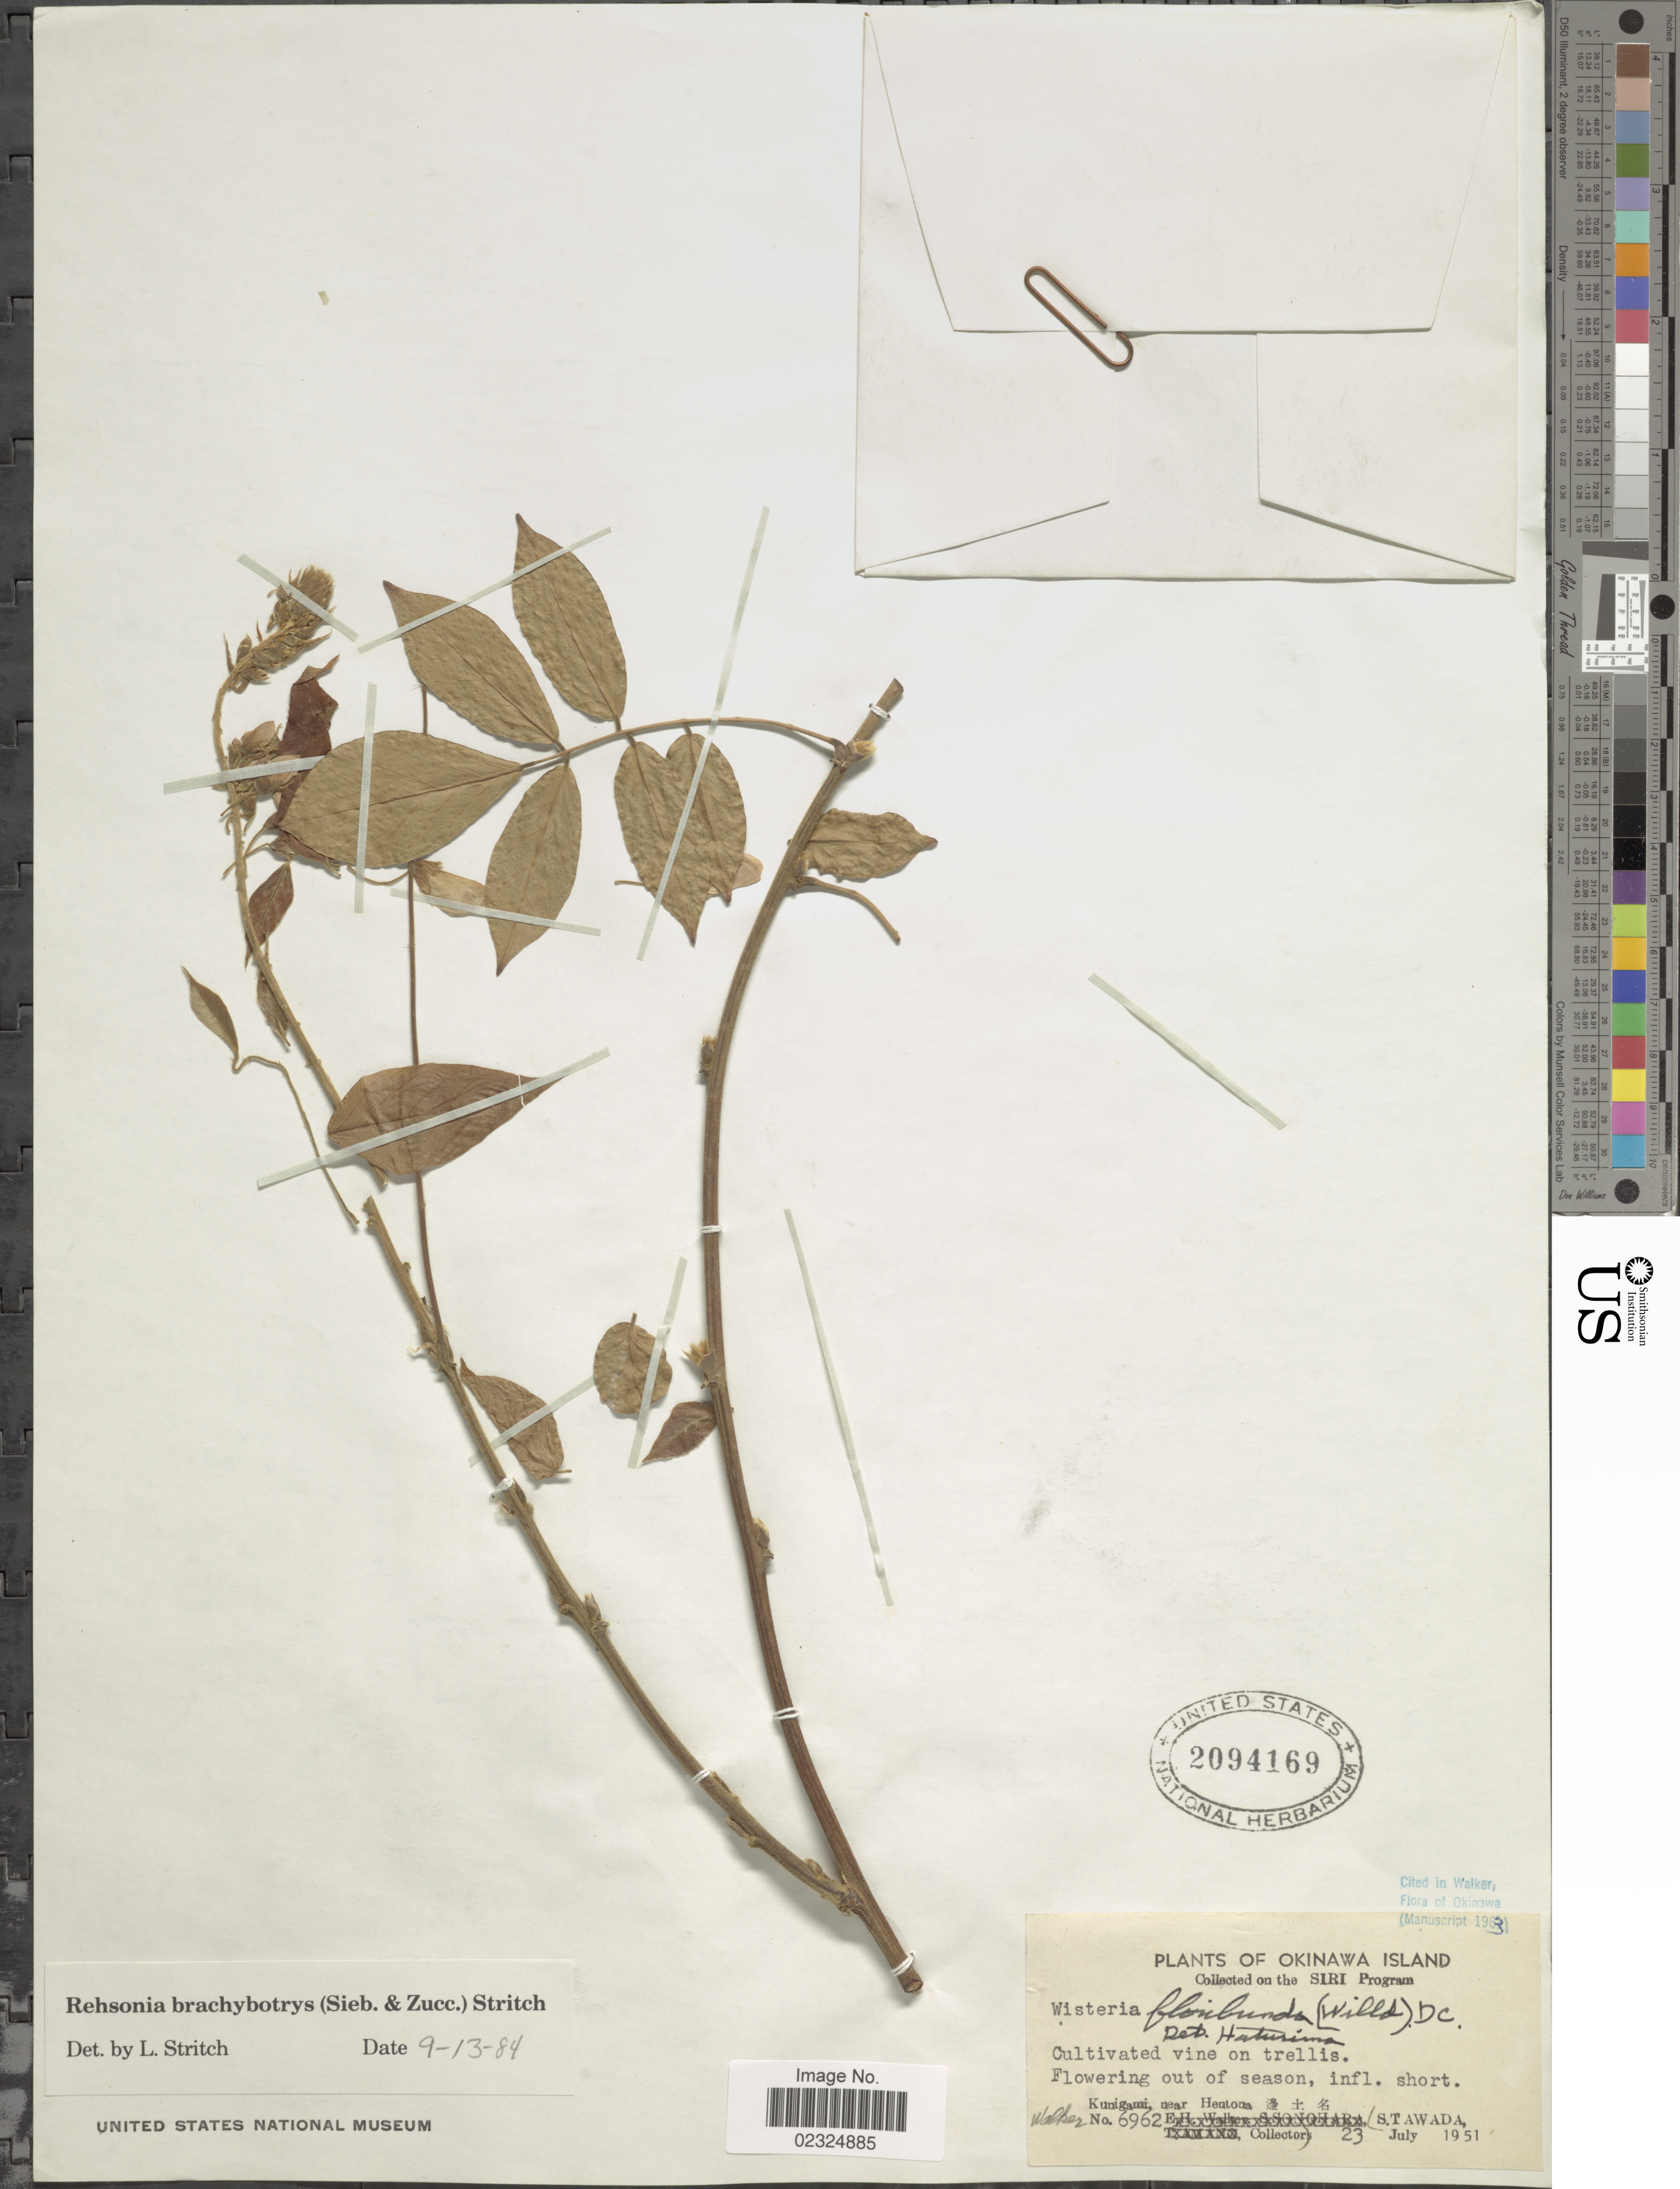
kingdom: Plantae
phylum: Tracheophyta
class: Magnoliopsida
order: Fabales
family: Fabaceae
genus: Wisteria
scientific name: Wisteria brachybotrys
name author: Siebold & Zucc.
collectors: S. Tawada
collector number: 6962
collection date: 1951-07-23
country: Japan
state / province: Okinawa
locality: Okinawa Island, cultivated vine on trellis, Kunigami near Hentona.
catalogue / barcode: US 2094169